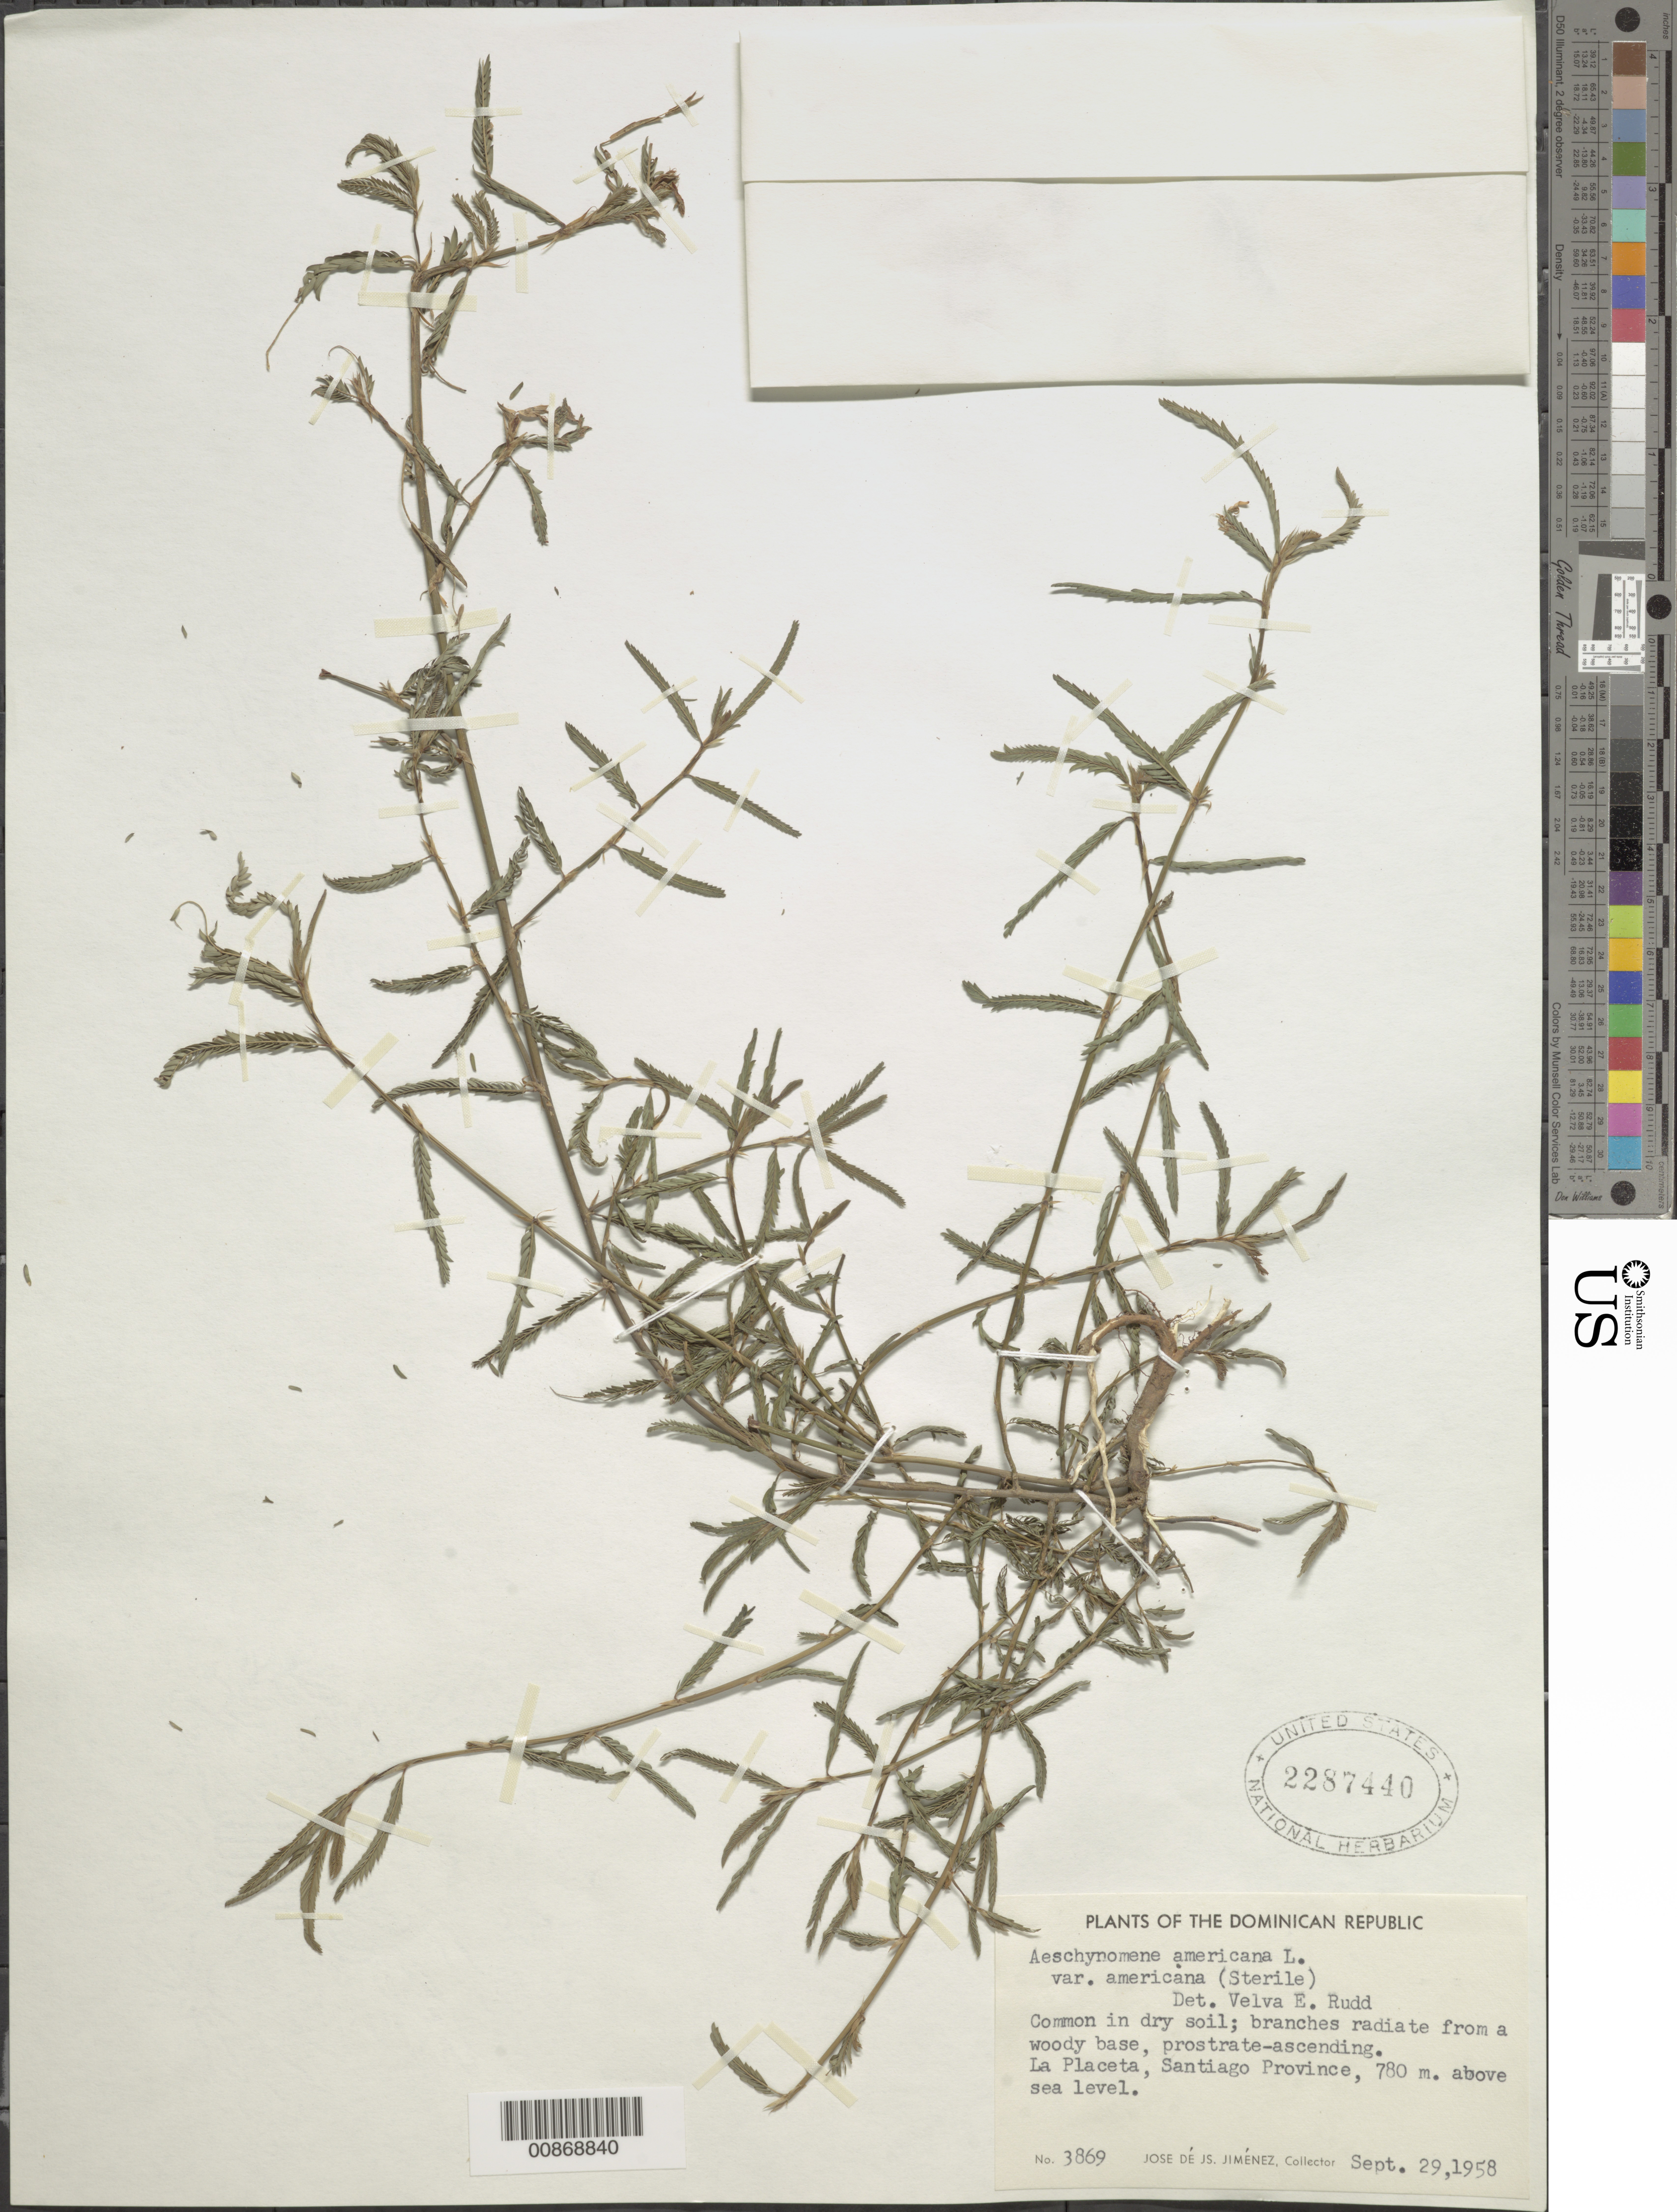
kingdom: Plantae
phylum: Tracheophyta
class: Magnoliopsida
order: Fabales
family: Fabaceae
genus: Aeschynomene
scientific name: Aeschynomene americana var. americana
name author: L.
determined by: Rudd, V. E.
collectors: J. J. Jiménez Almonte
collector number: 3869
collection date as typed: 29 Sep 1958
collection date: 1958-09-29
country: Dominican Republic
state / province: Santiago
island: Hispaniola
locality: La Placeta.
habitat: Common in dry soil.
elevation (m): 780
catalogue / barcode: US 2287440